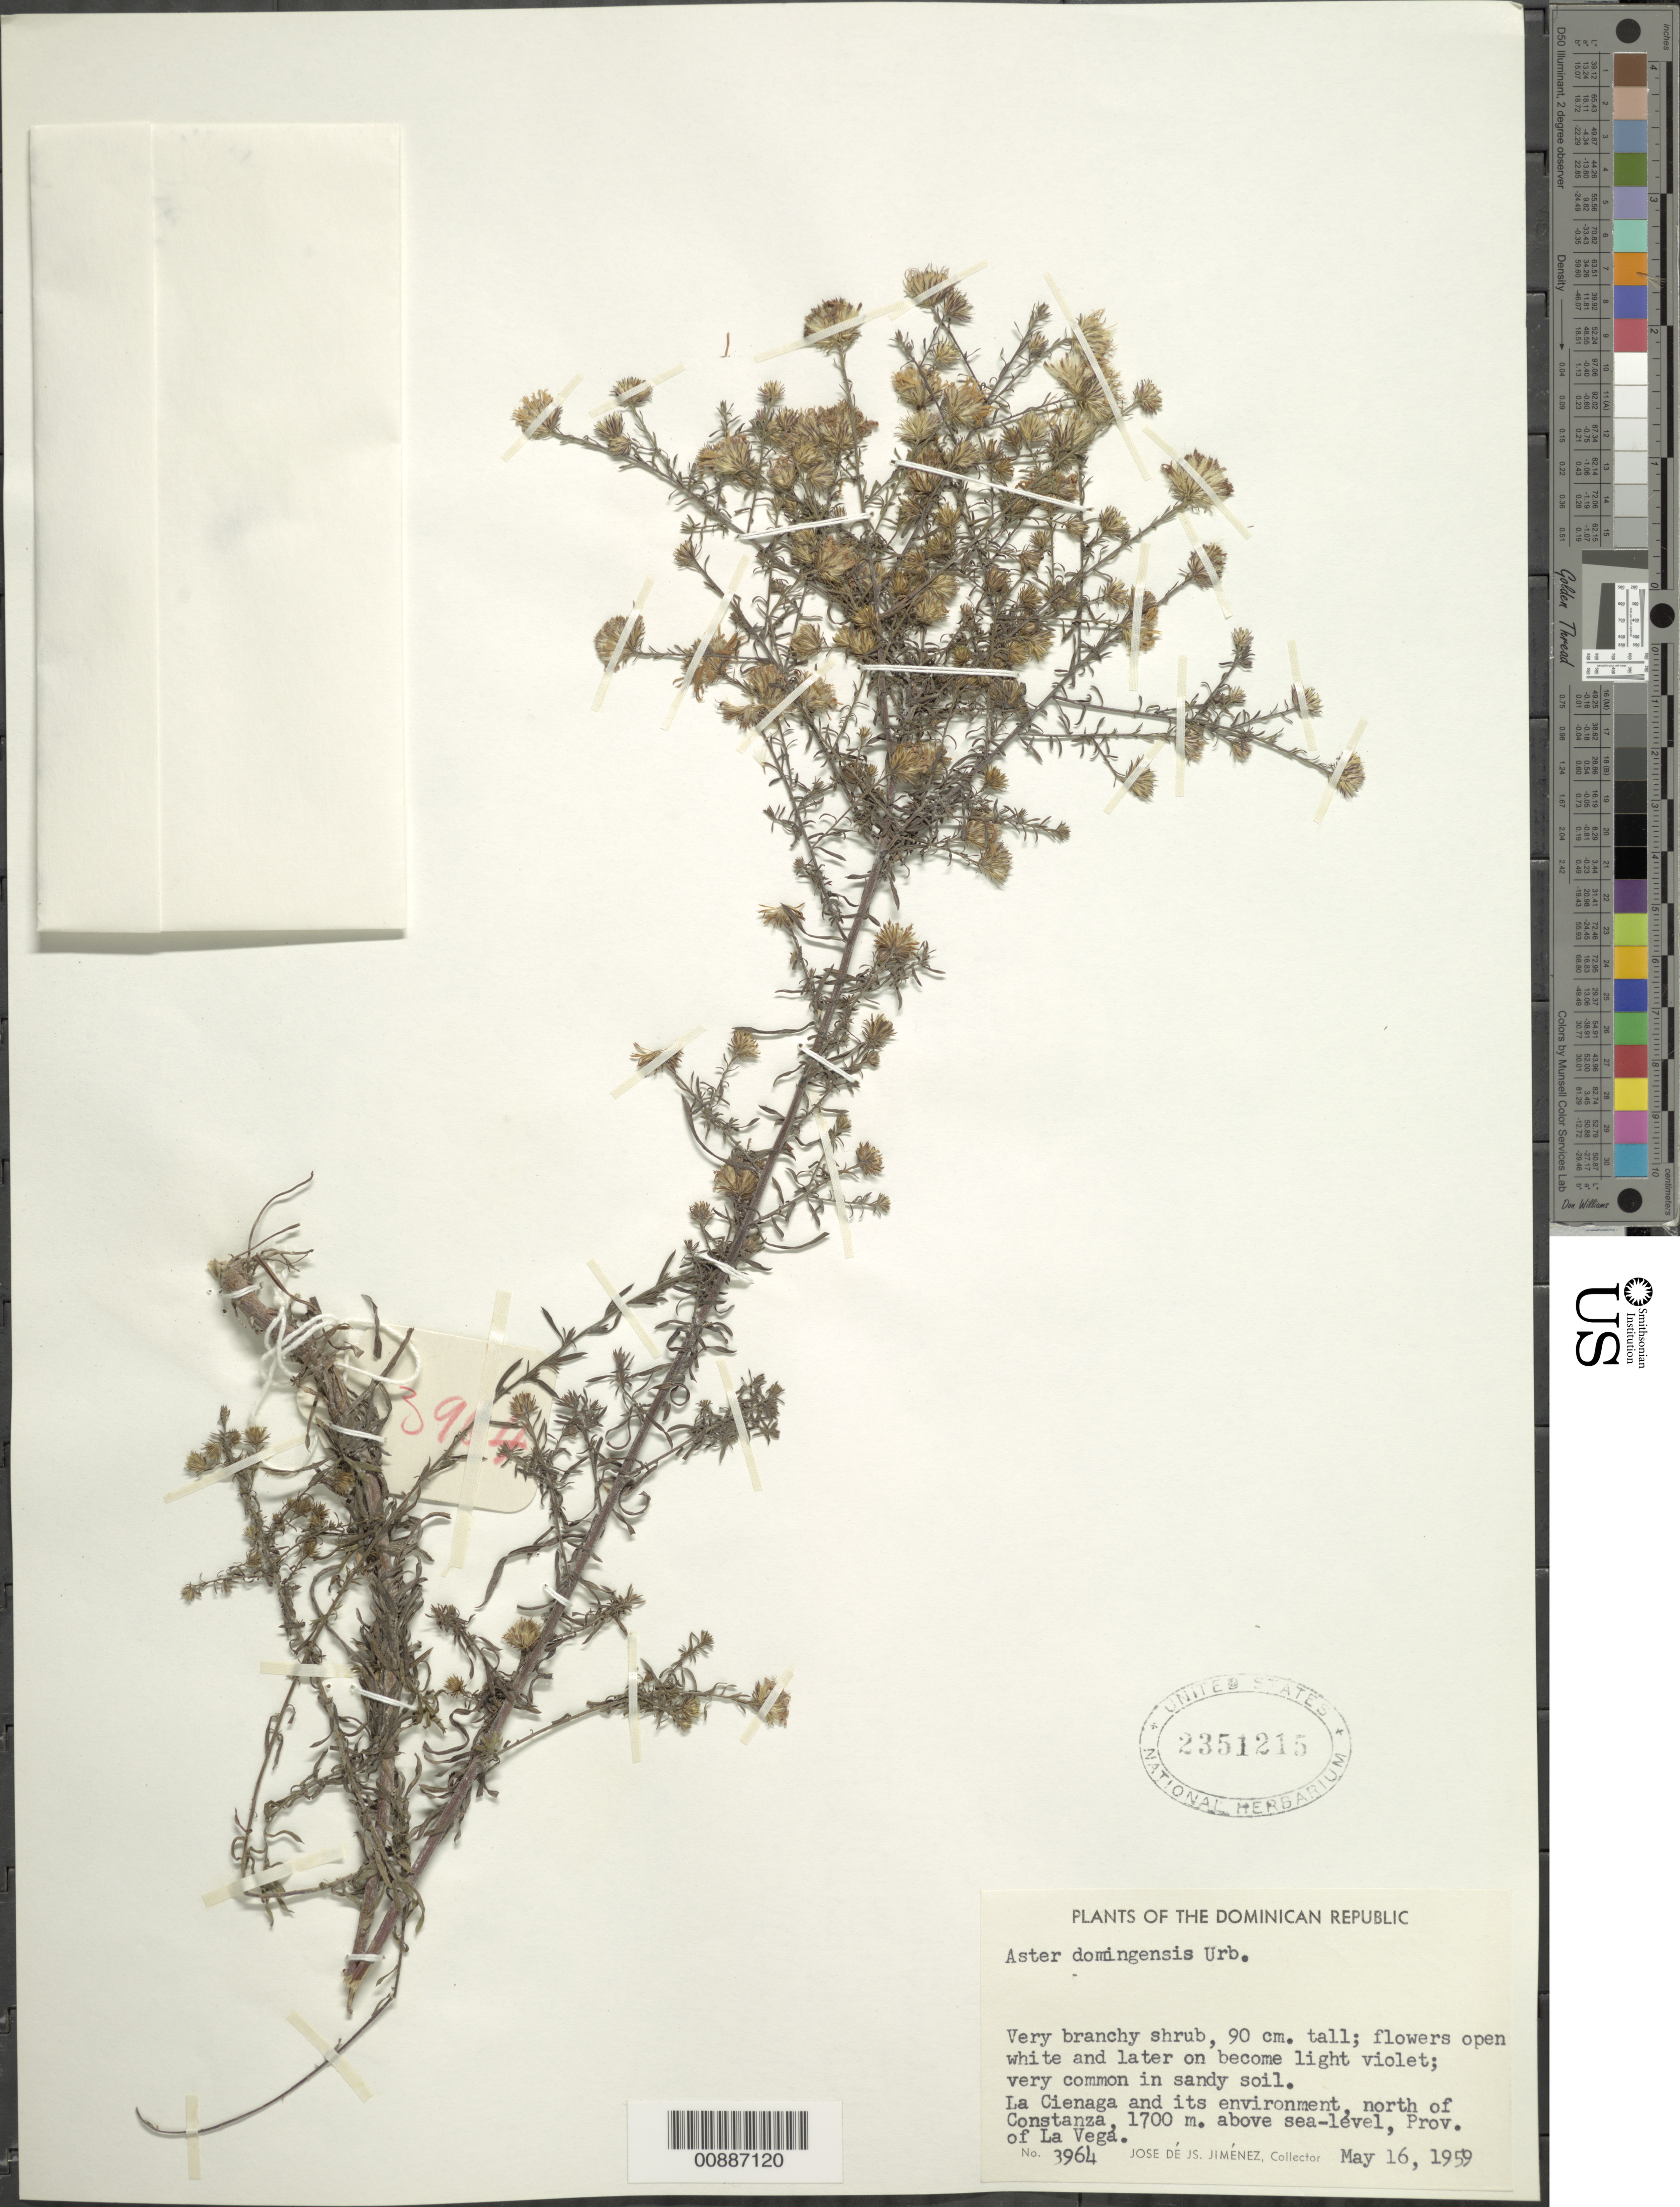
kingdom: Plantae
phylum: Tracheophyta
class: Magnoliopsida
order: Asterales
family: Asteraceae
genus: Symphyotrichum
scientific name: Symphyotrichum domingensis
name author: (Urb.) G.L. Nesom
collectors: J. J. Jiménez Almonte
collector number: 3964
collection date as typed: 16 May 1959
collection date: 1959-05-16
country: Dominican Republic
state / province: La Vega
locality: La Cienaga and environs, north of Constanza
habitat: Sandy soil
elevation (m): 1700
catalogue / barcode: US 2351215